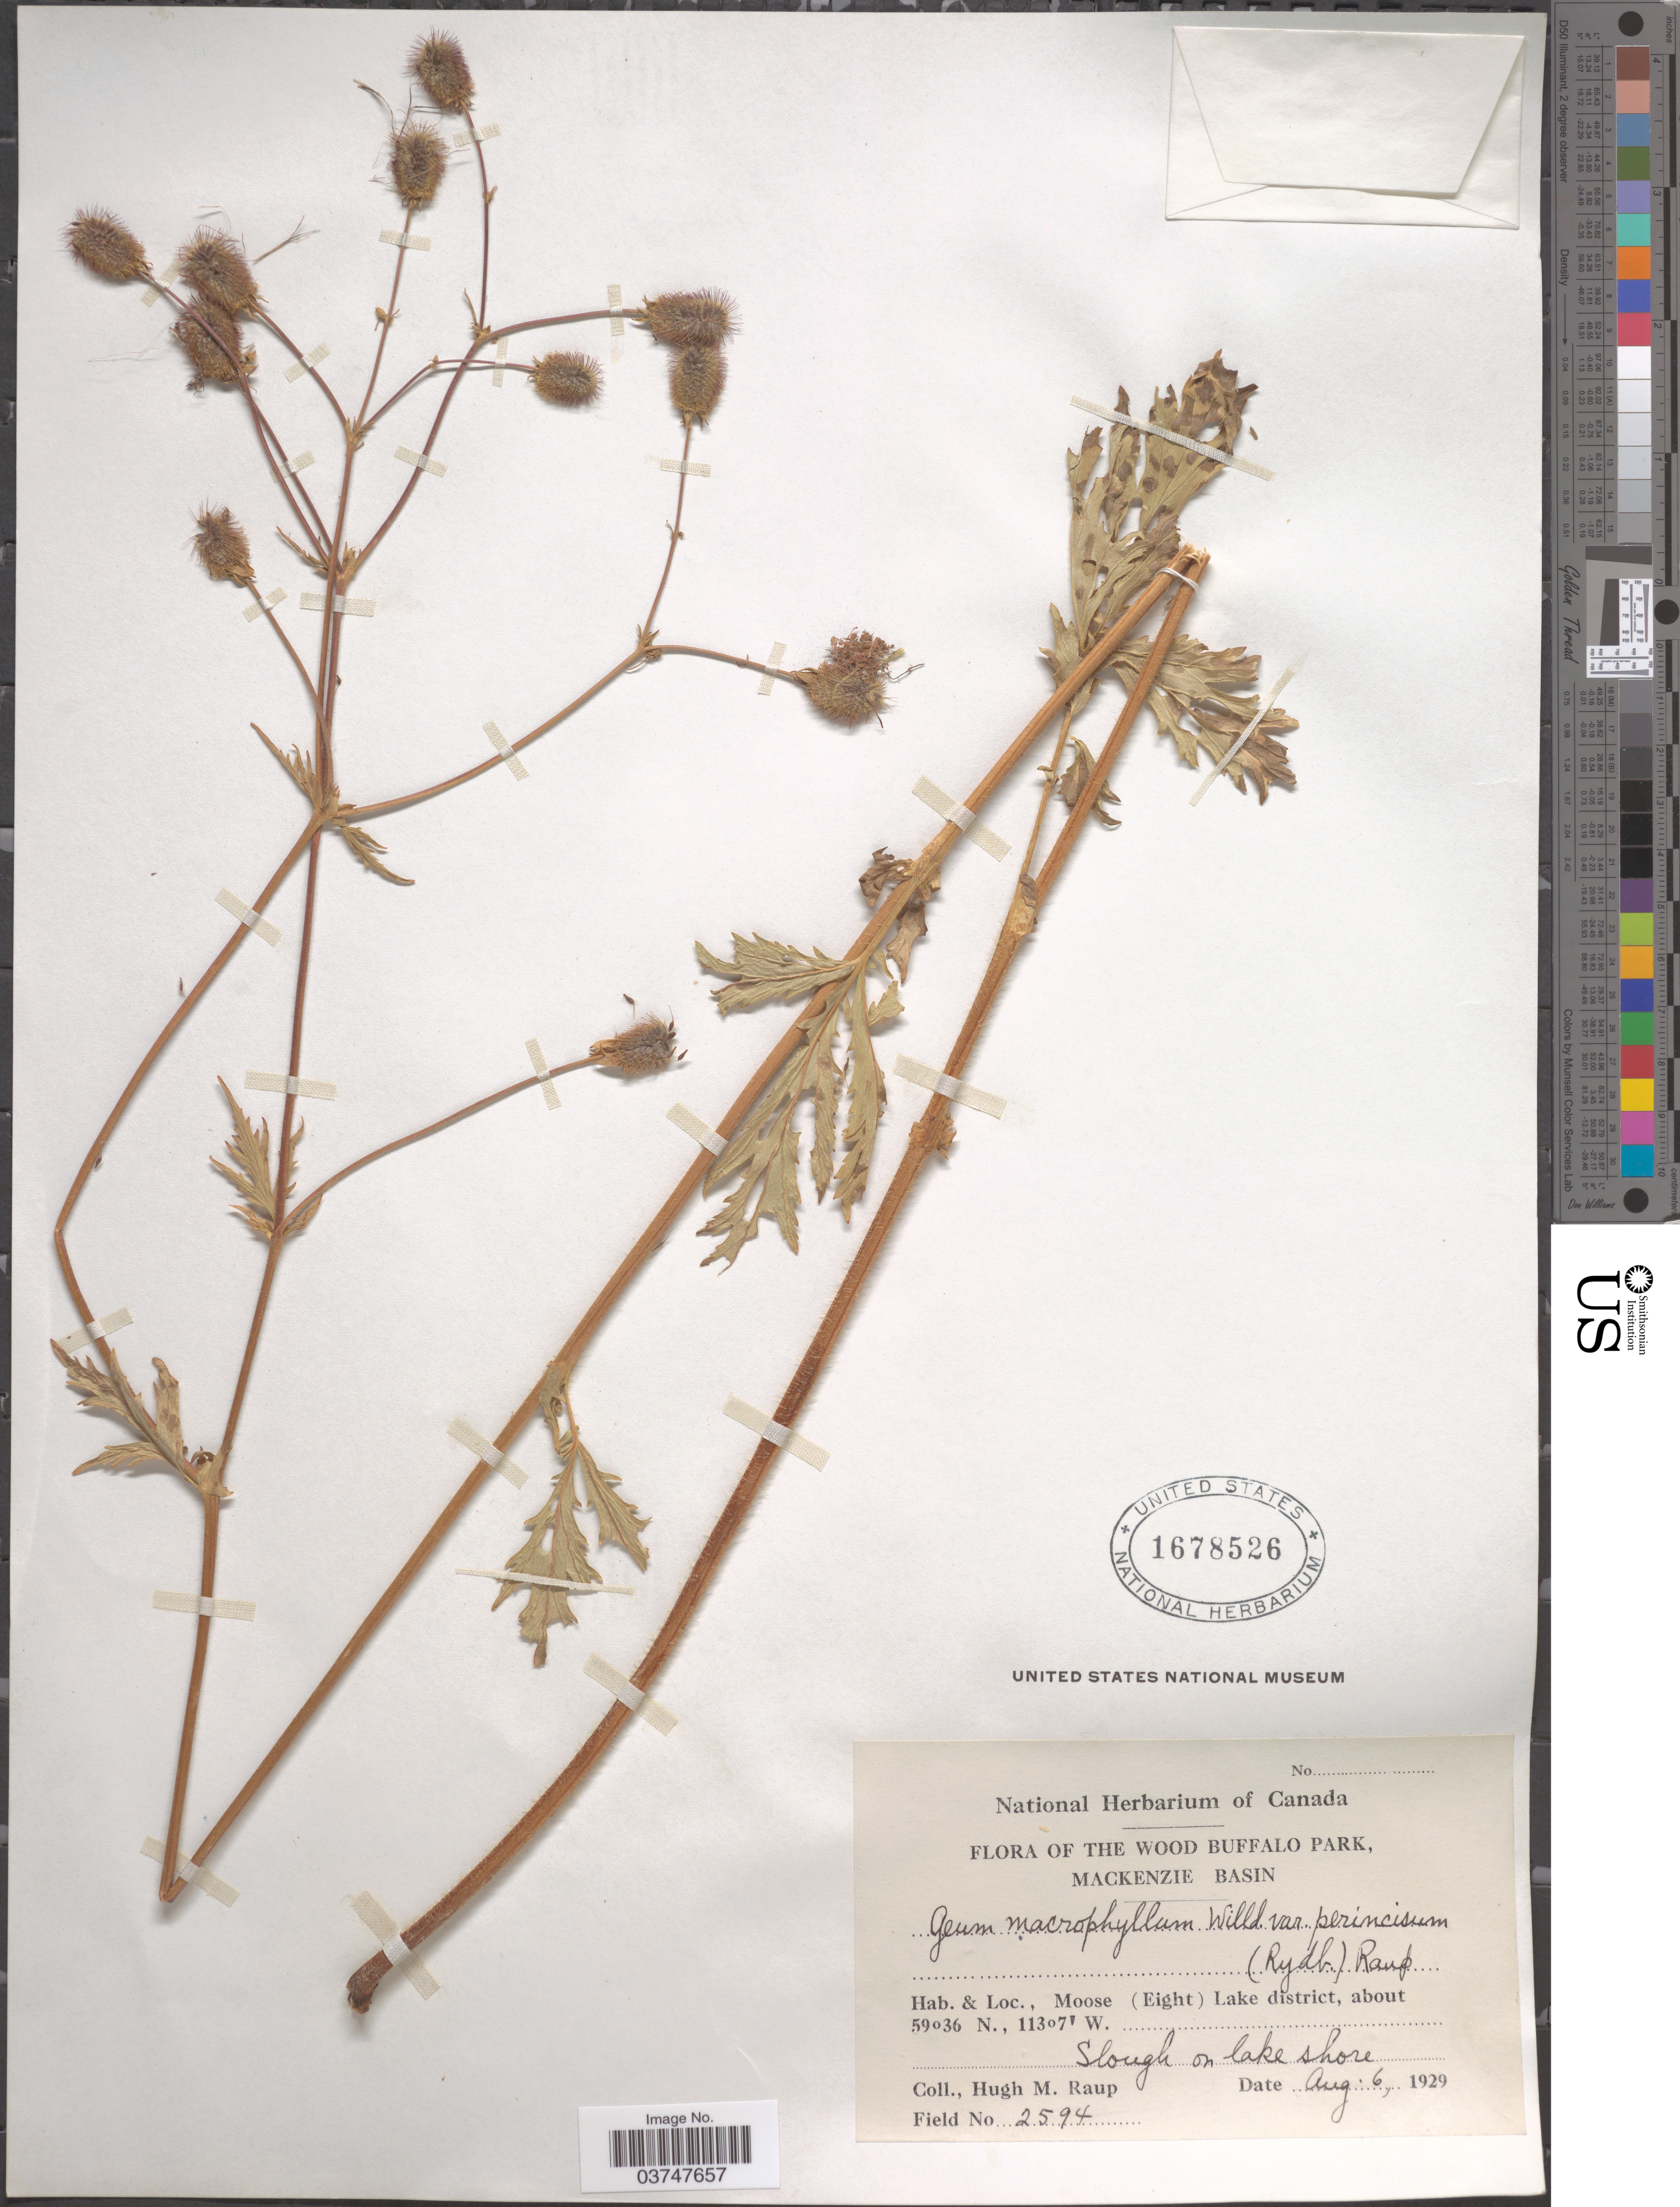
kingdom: Plantae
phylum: Tracheophyta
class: Magnoliopsida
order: Rosales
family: Rosaceae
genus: Geum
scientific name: Geum macrophyllum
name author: Willd.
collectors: H. Raup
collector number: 2594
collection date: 1929-08-06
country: Canada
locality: The Wood Buffalo Park, Mackenzie Basin. Moose (Eight) Lake district.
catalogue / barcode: US 1678526